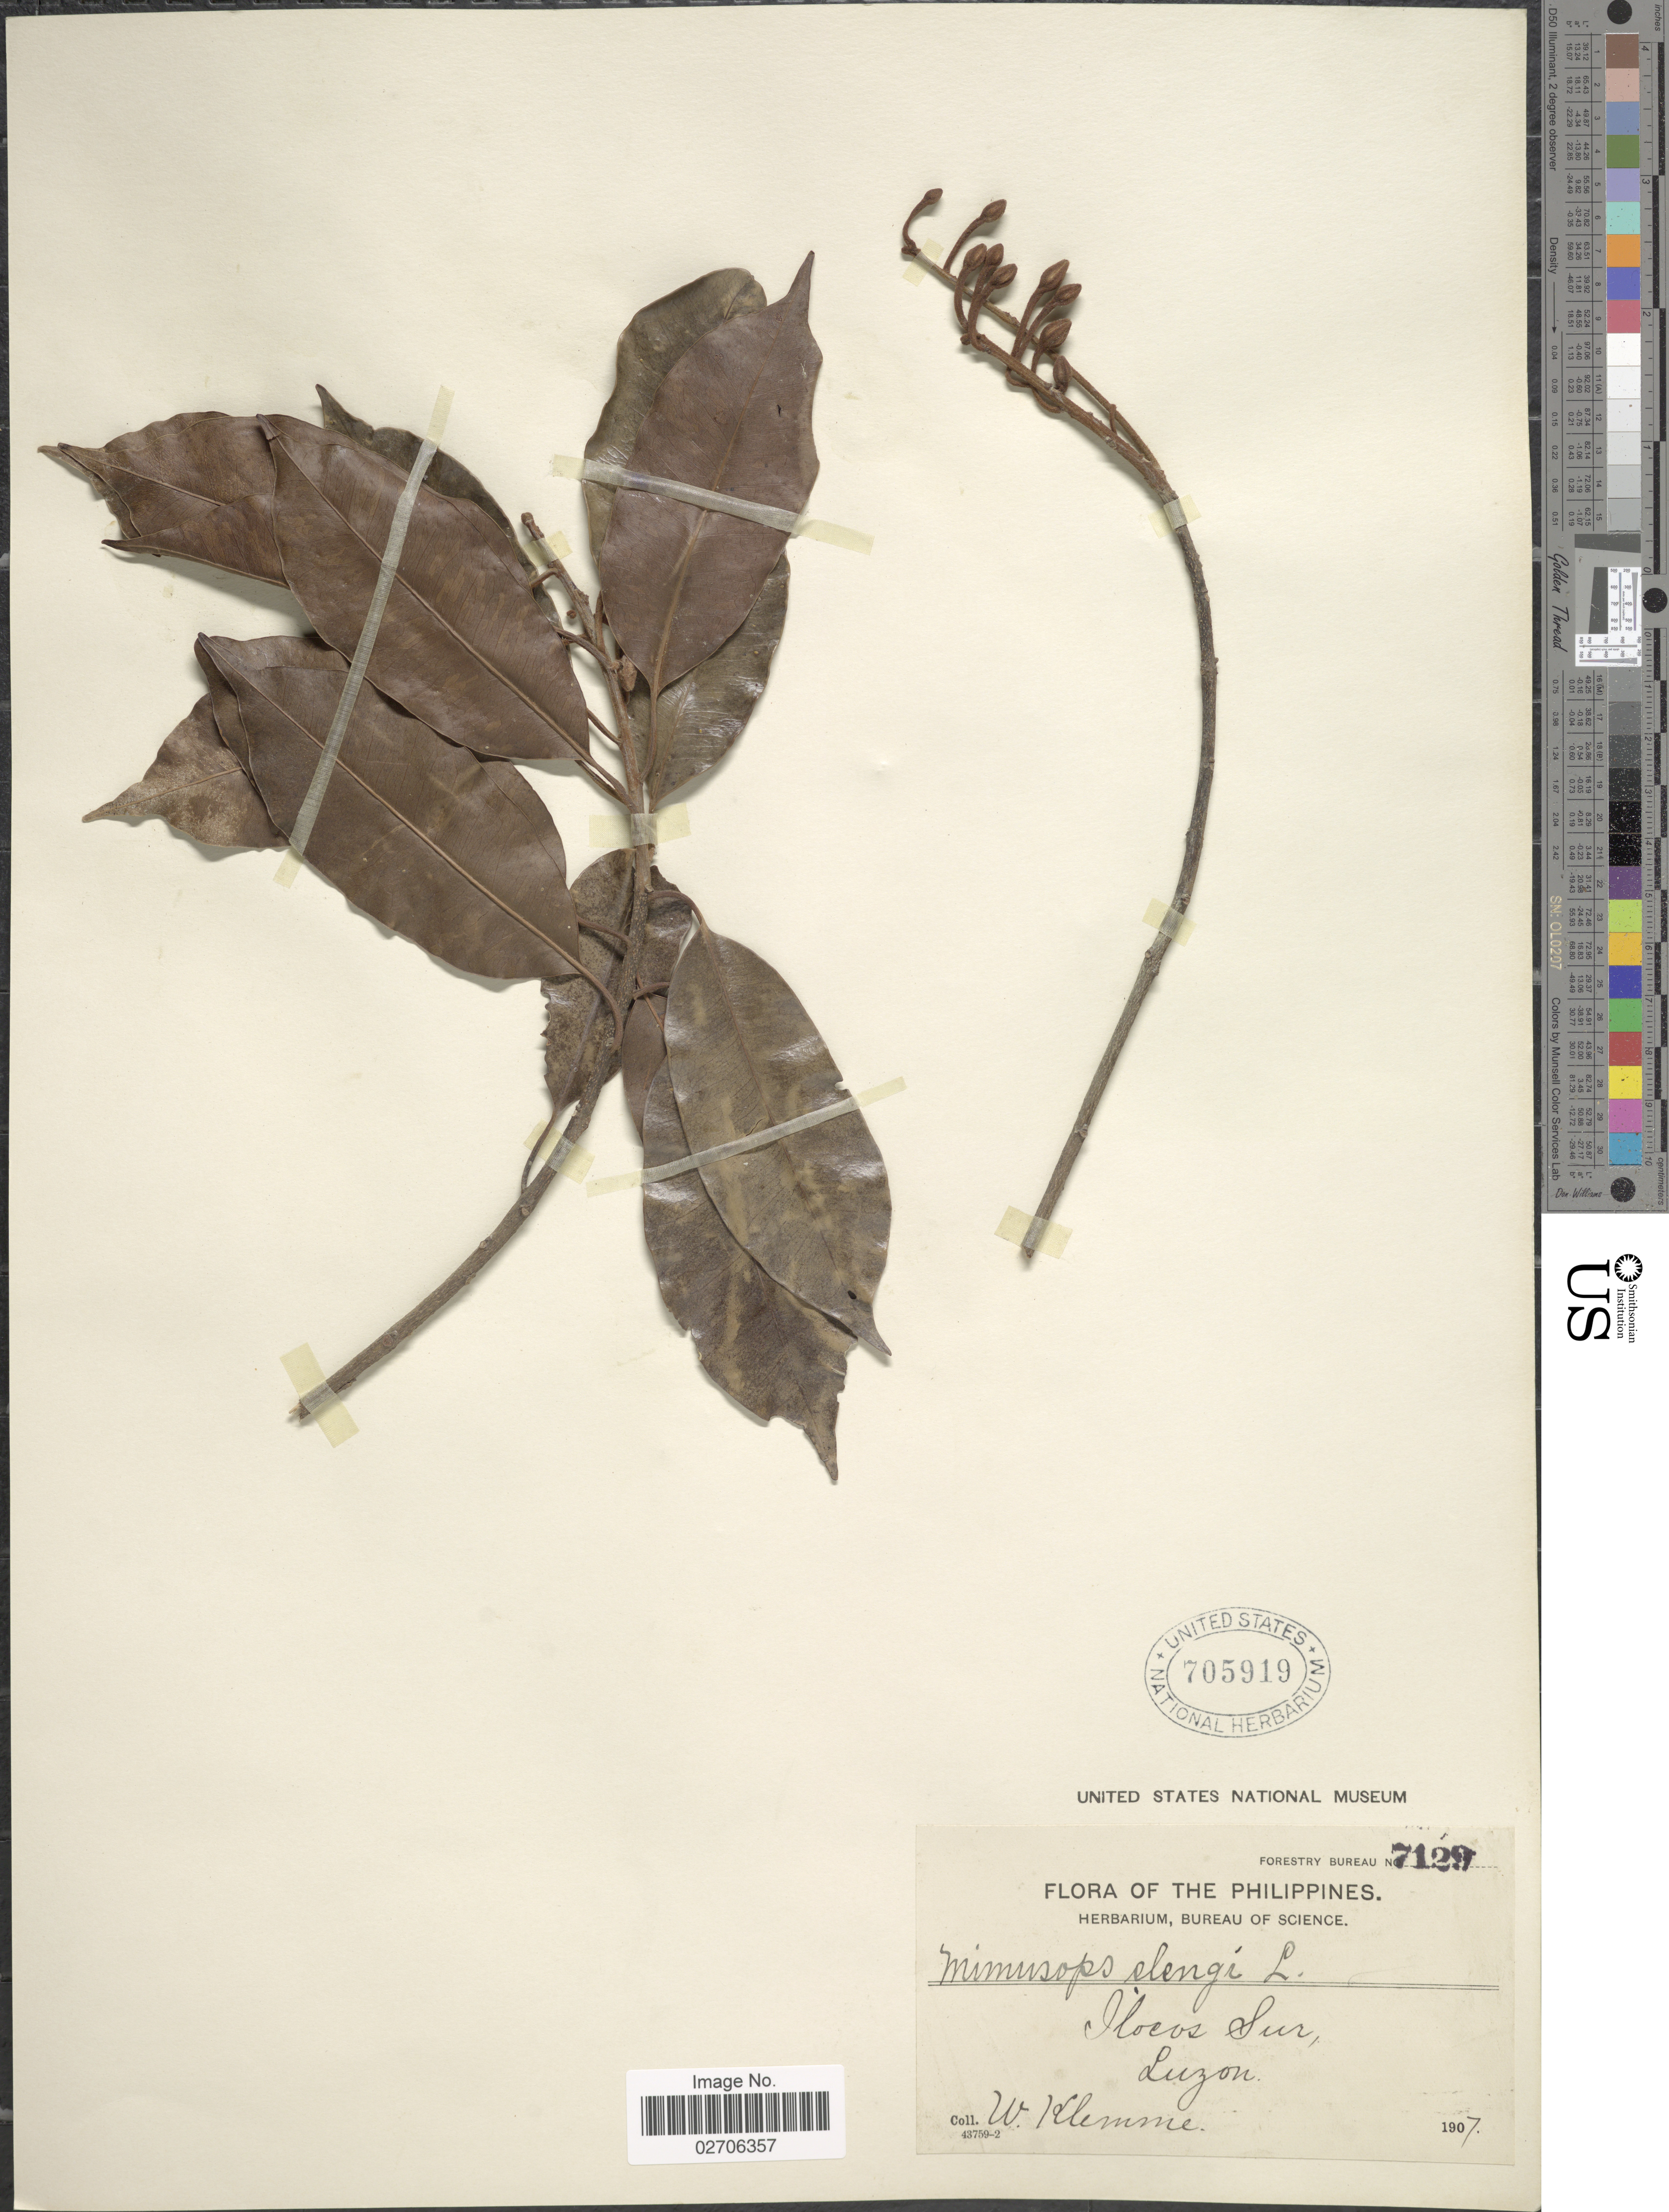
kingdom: Plantae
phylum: Tracheophyta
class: Magnoliopsida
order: Ericales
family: Sapotaceae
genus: Mimusops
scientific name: Mimusops djave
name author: Engl.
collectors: W. Klemme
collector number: Forestry Bureau 7129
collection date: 1907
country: Philippines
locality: Ilocos Sur, Luzon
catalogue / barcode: US 705919